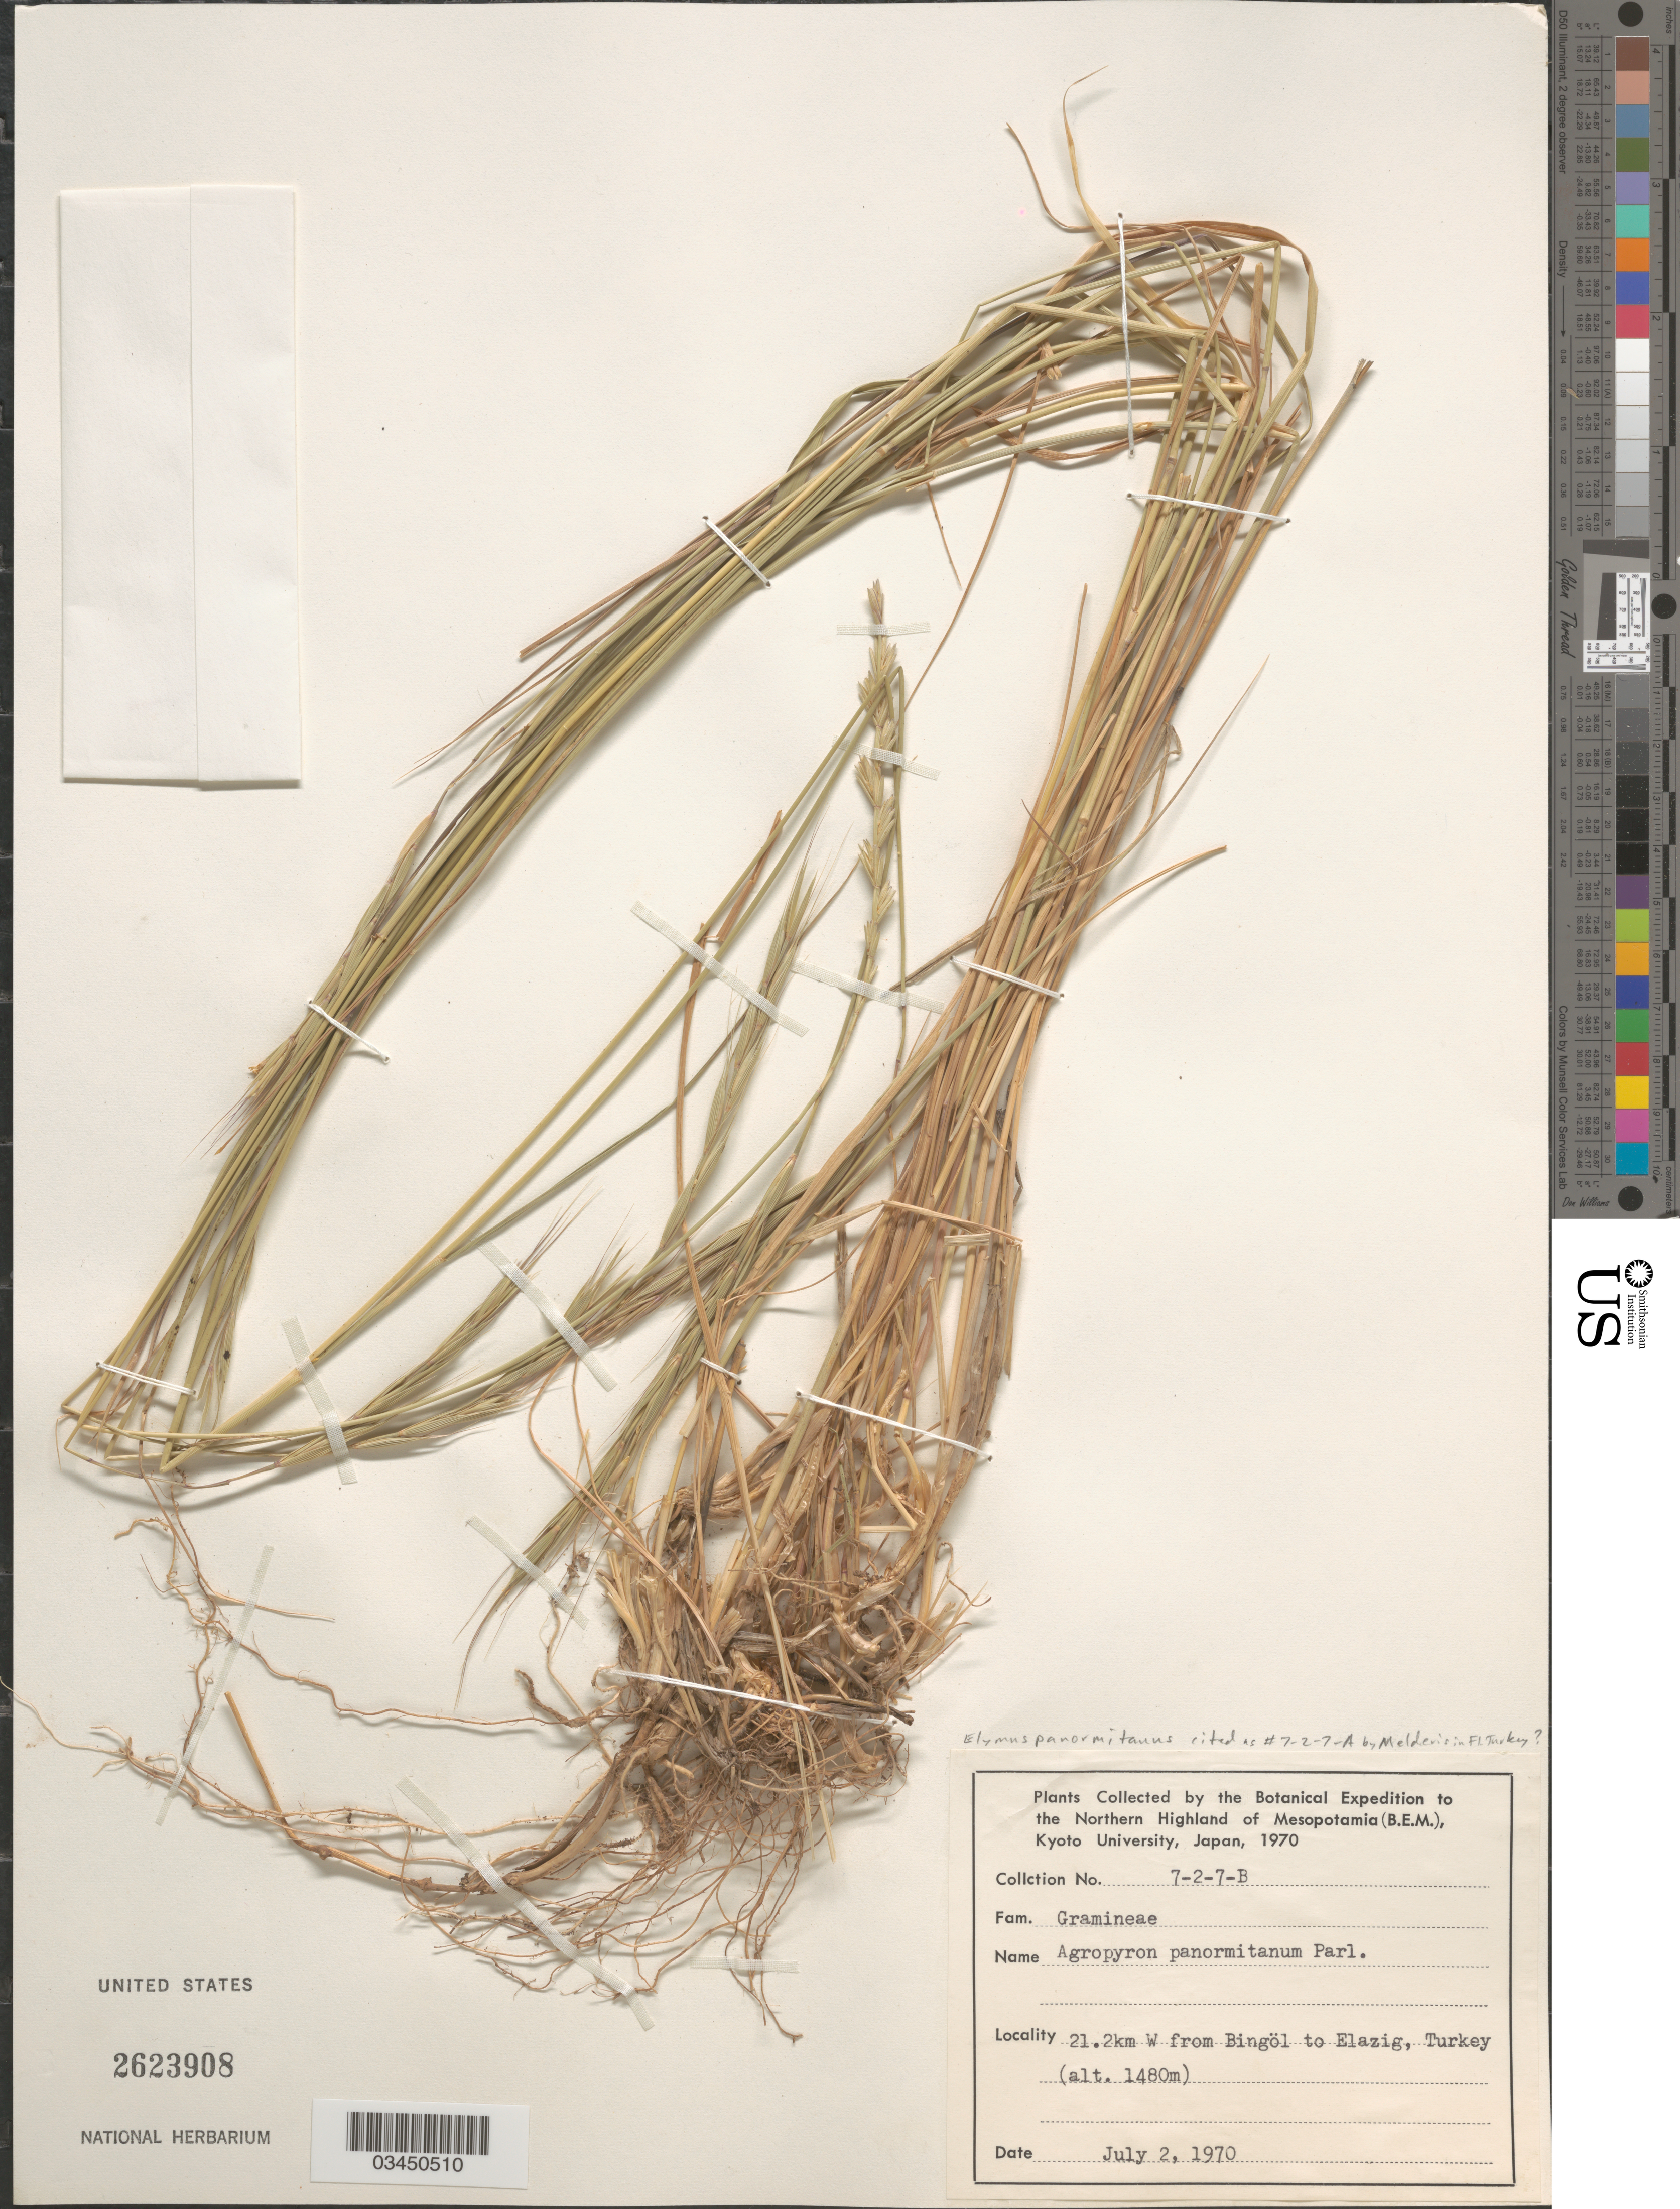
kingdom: Plantae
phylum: Tracheophyta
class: Liliopsida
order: Poales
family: Poaceae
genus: Elymus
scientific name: Elymus panormitanus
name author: (Parl.) Tzvelev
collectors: Botanical Expedition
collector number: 7-2-7-B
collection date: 1970-07-02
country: Turkey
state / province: Bingol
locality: To the Northern Highland of Mesopotamia (B.E.M.), Kyoto University, Japan, 1970. 21.2km W from Bingöl to Elazig.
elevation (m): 1480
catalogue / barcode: US 2623908